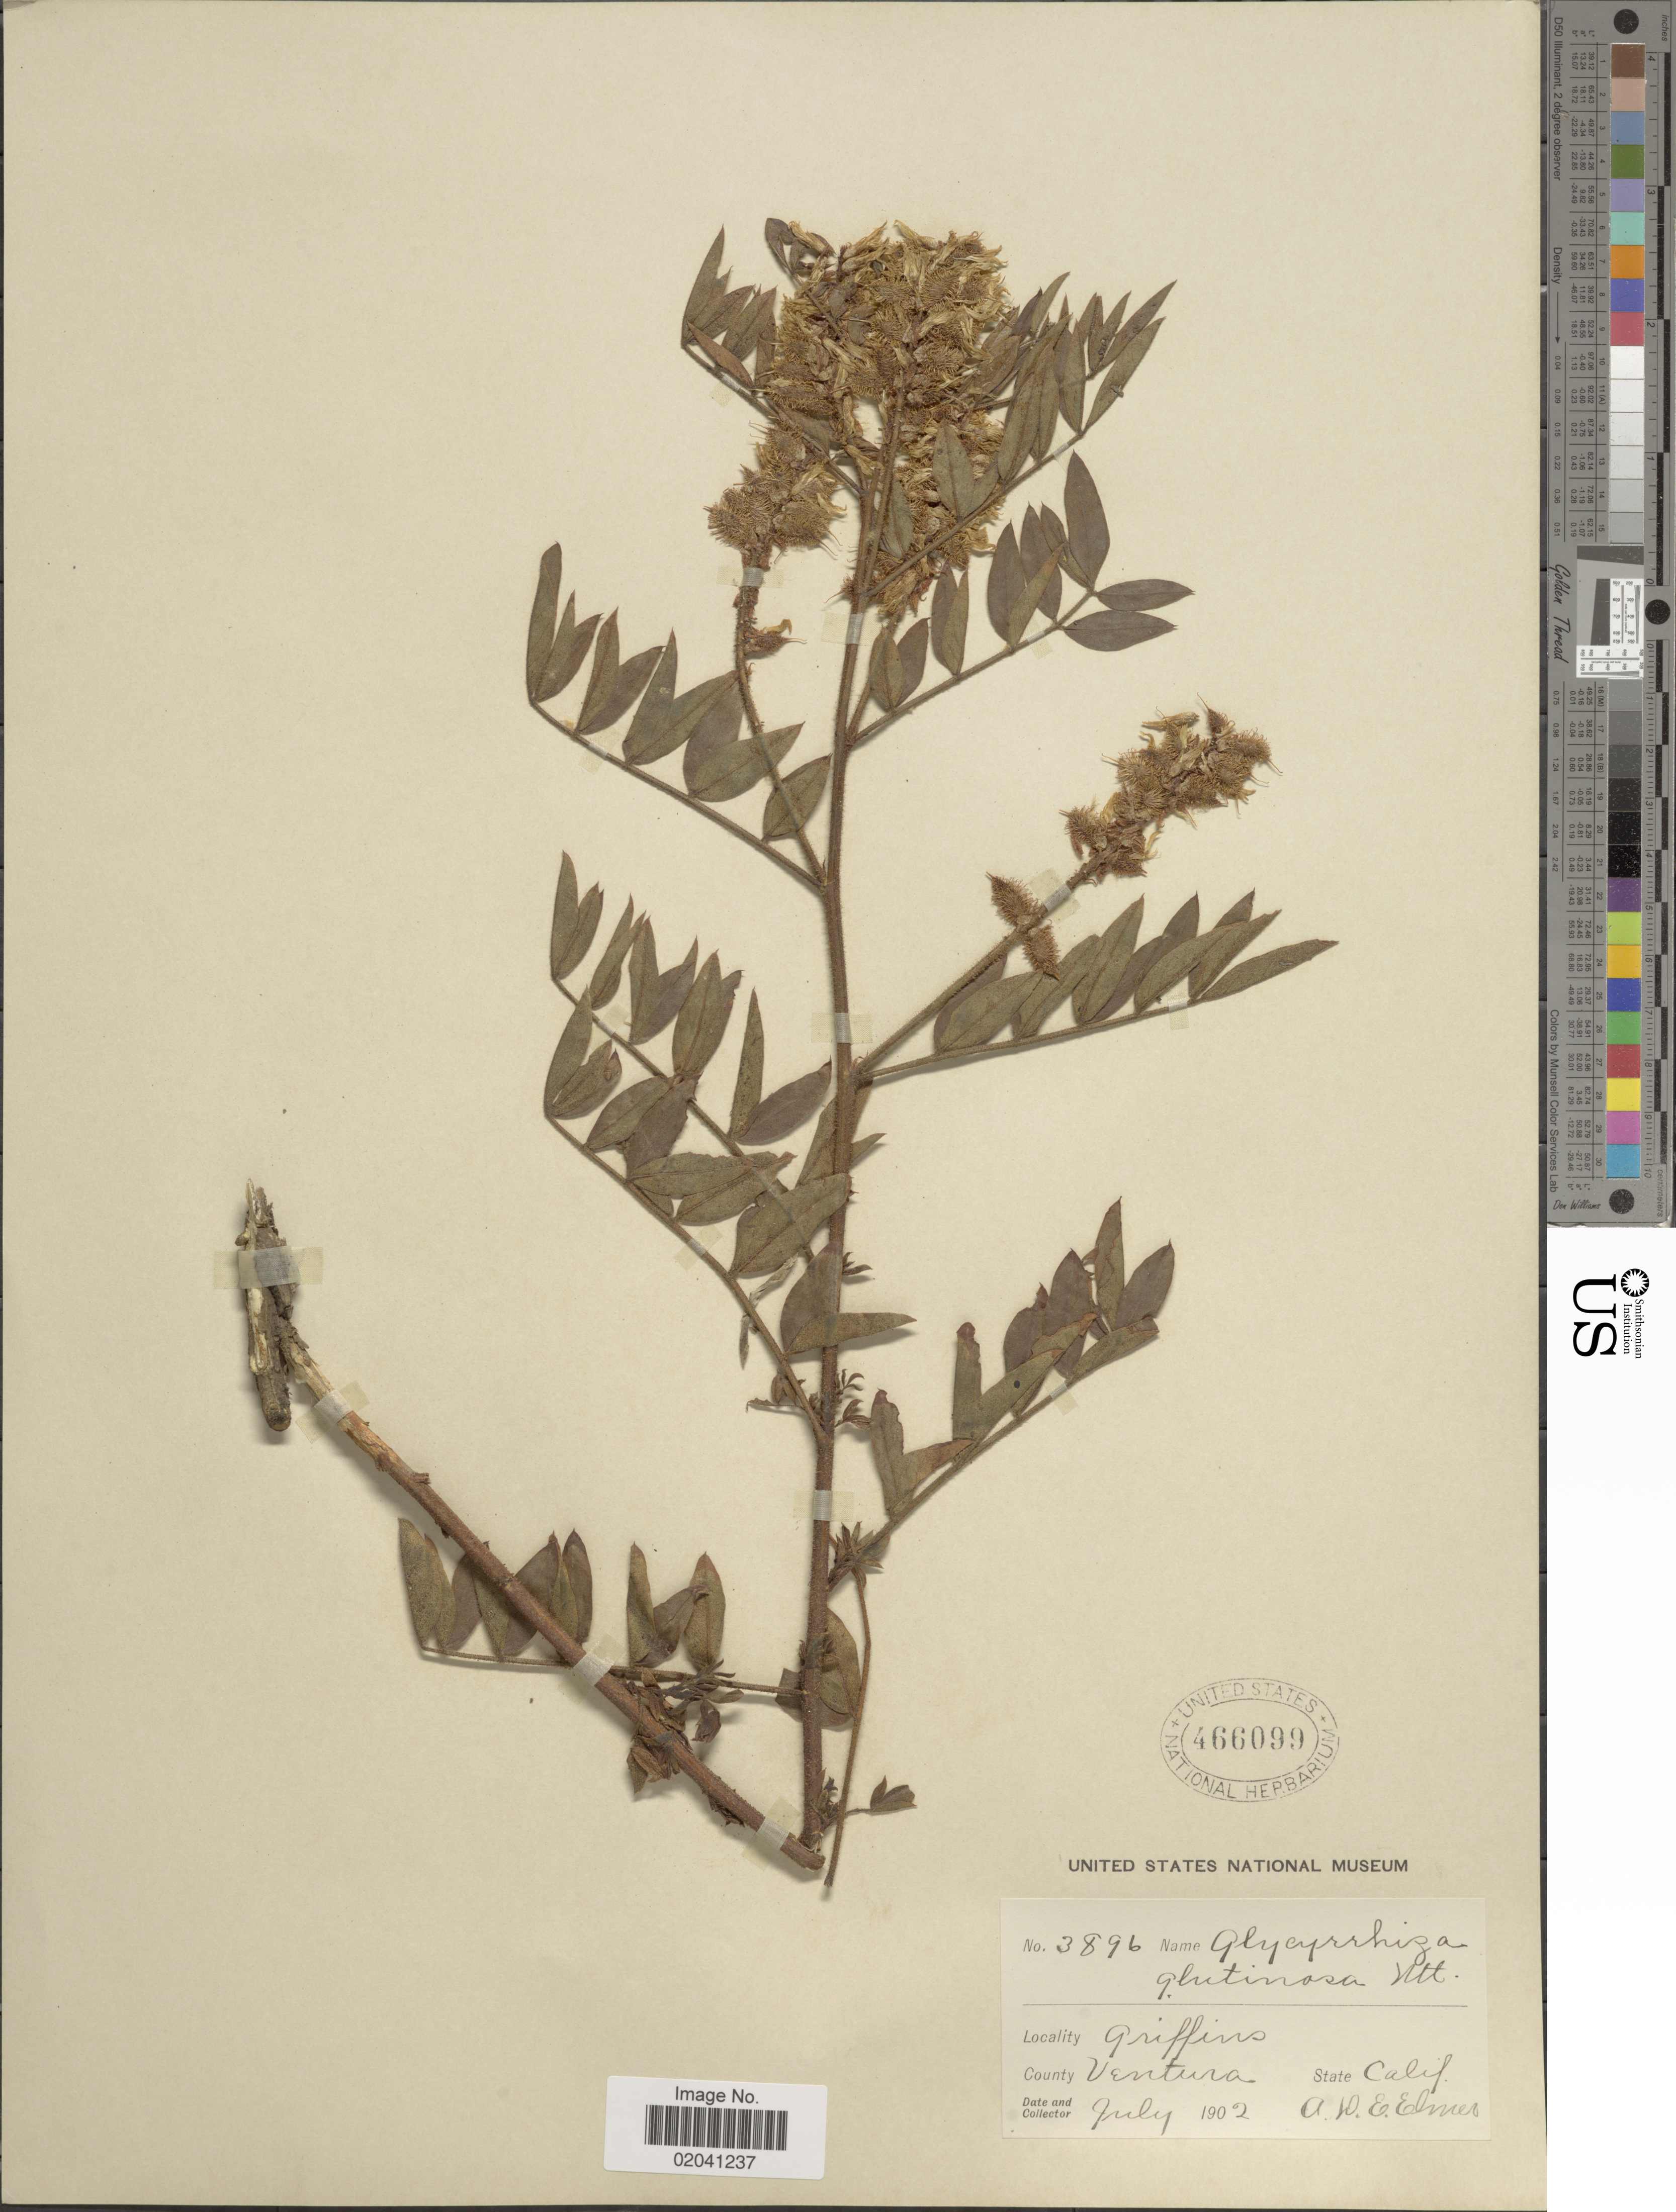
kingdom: Plantae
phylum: Tracheophyta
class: Magnoliopsida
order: Fabales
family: Fabaceae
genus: Glycyrrhiza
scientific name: Glycyrrhiza lepidota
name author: Pursh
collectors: A. D. E. Elmer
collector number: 3896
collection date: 1902-07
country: United States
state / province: California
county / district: Ventura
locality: Griffins. County Ventura. State Calif.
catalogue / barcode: US 466099